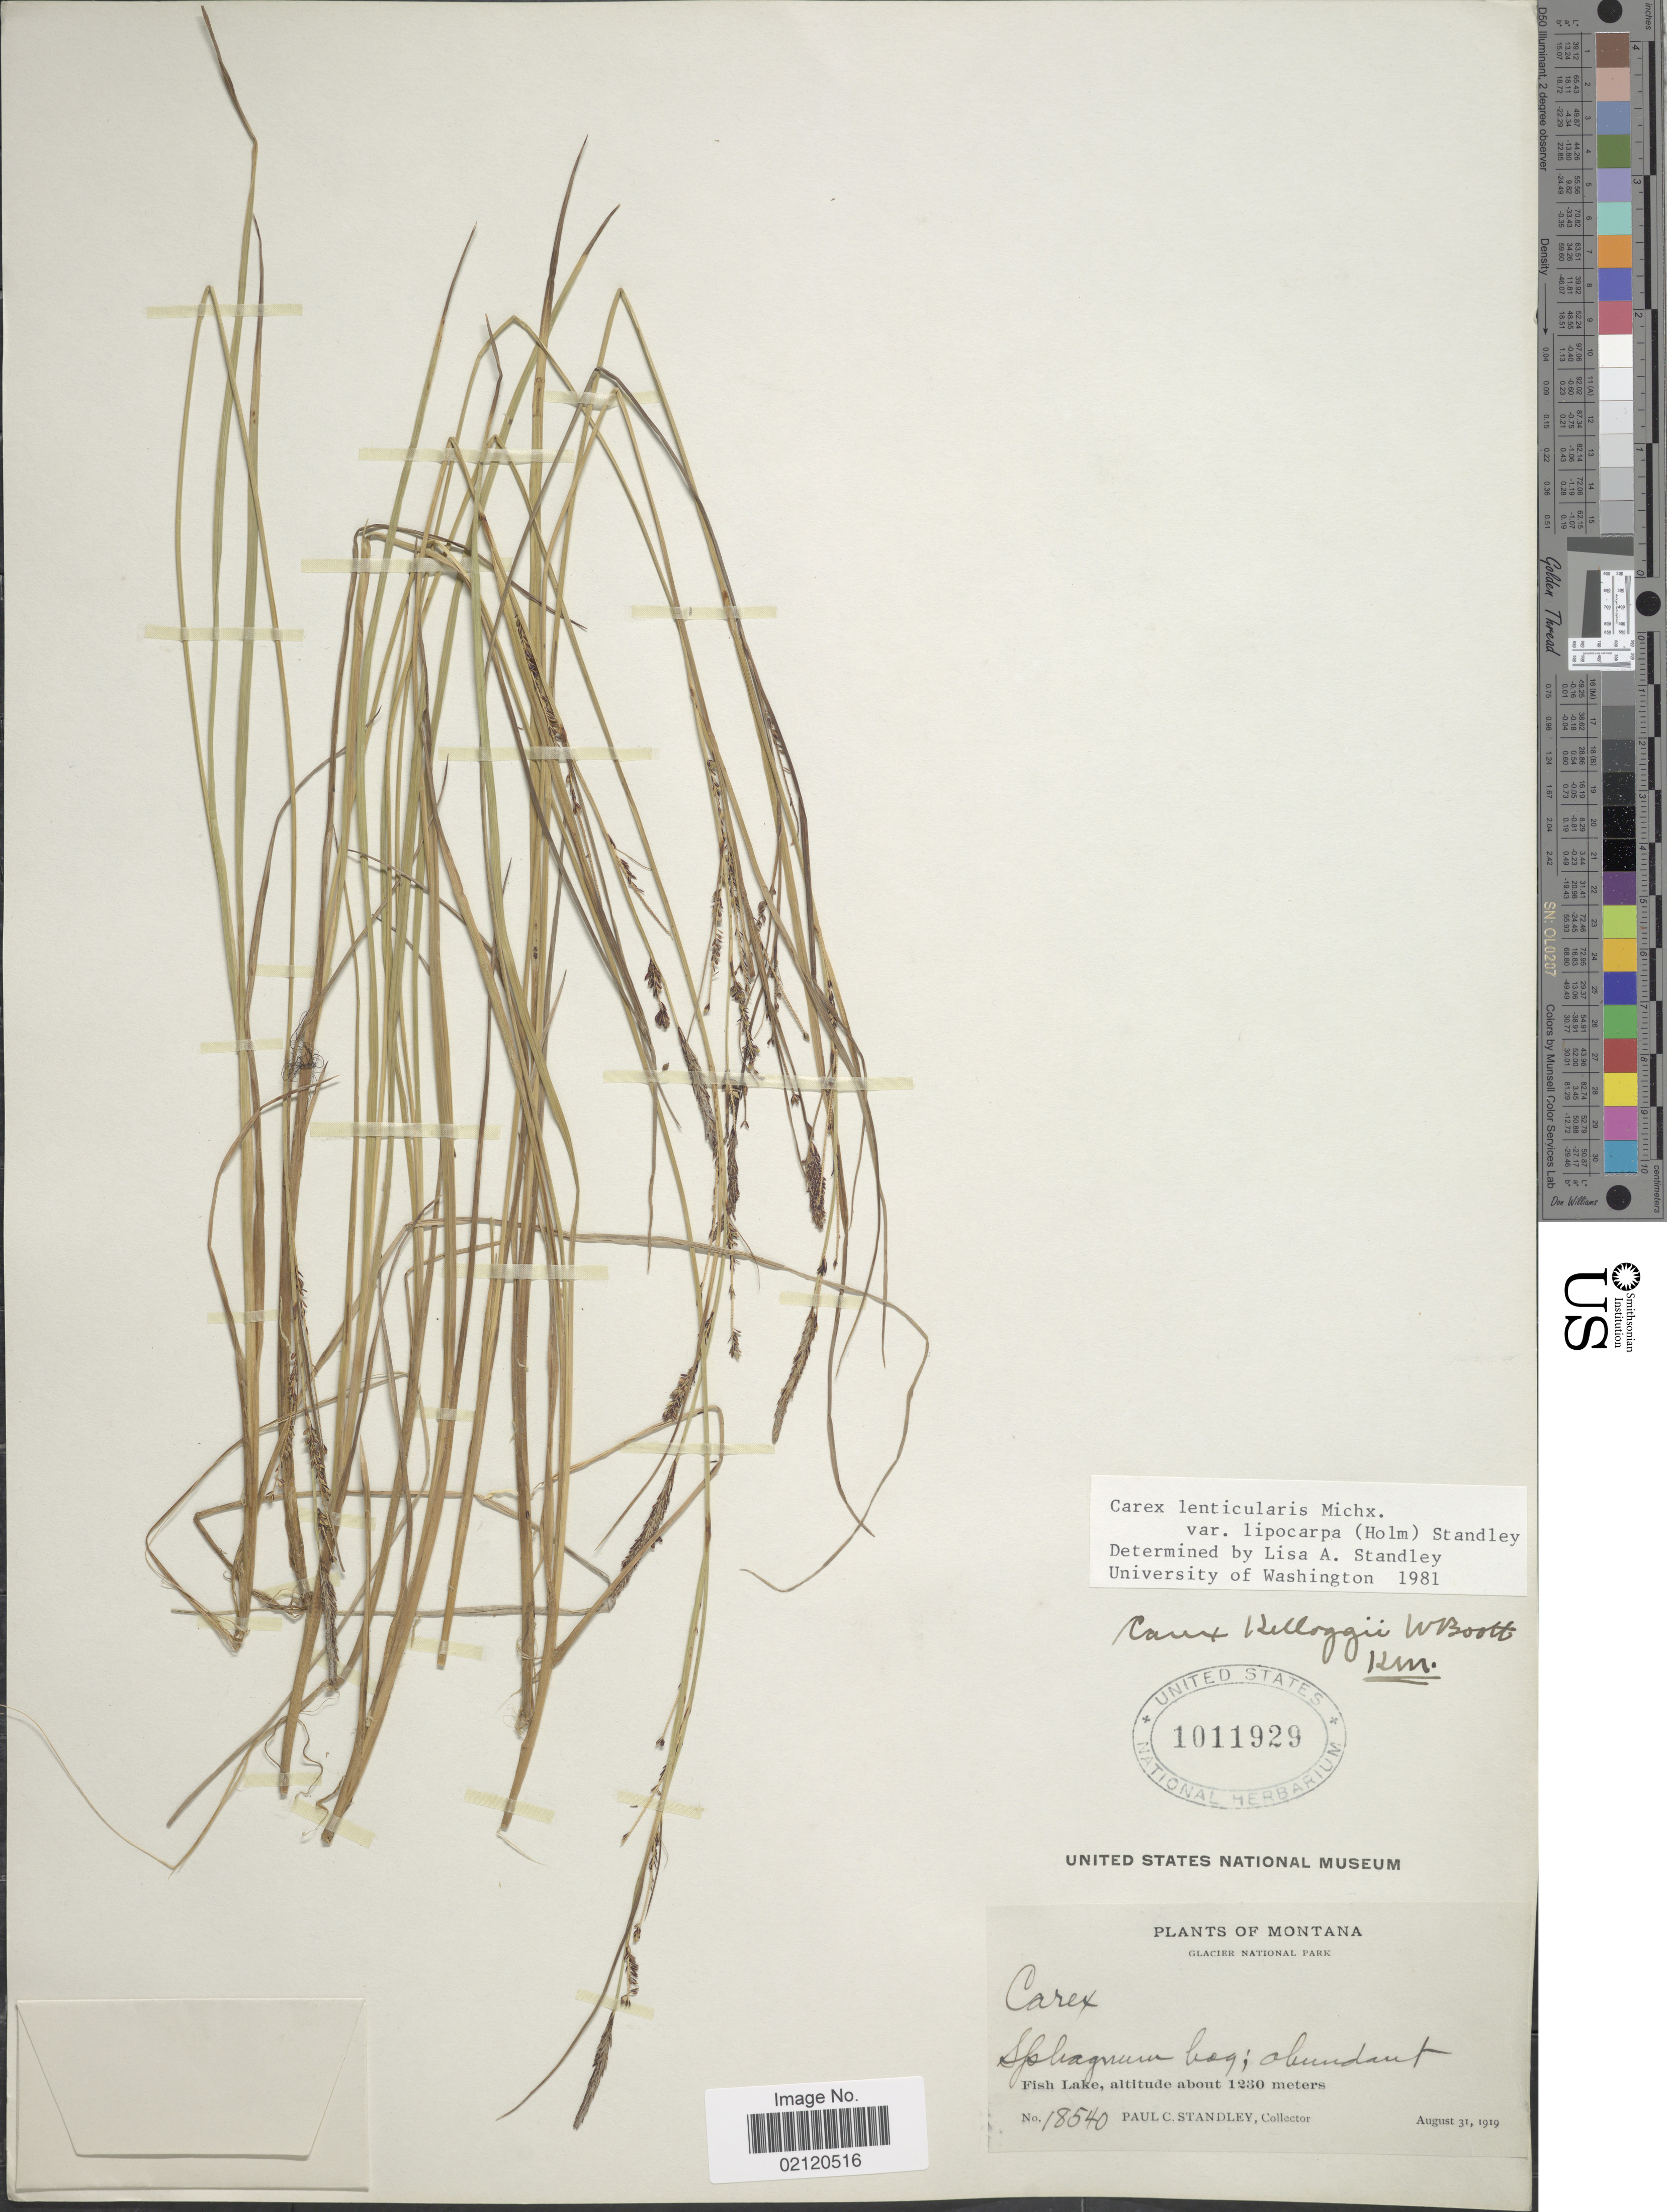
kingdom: Plantae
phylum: Tracheophyta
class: Liliopsida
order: Poales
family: Cyperaceae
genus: Carex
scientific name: Carex kelloggii var. kelloggii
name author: W. Boott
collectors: P. C. Standley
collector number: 18540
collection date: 1919-08-31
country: United States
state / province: Montana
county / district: Flathead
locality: Glacier National Park, Fish Lake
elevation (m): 1230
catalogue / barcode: US 1011929